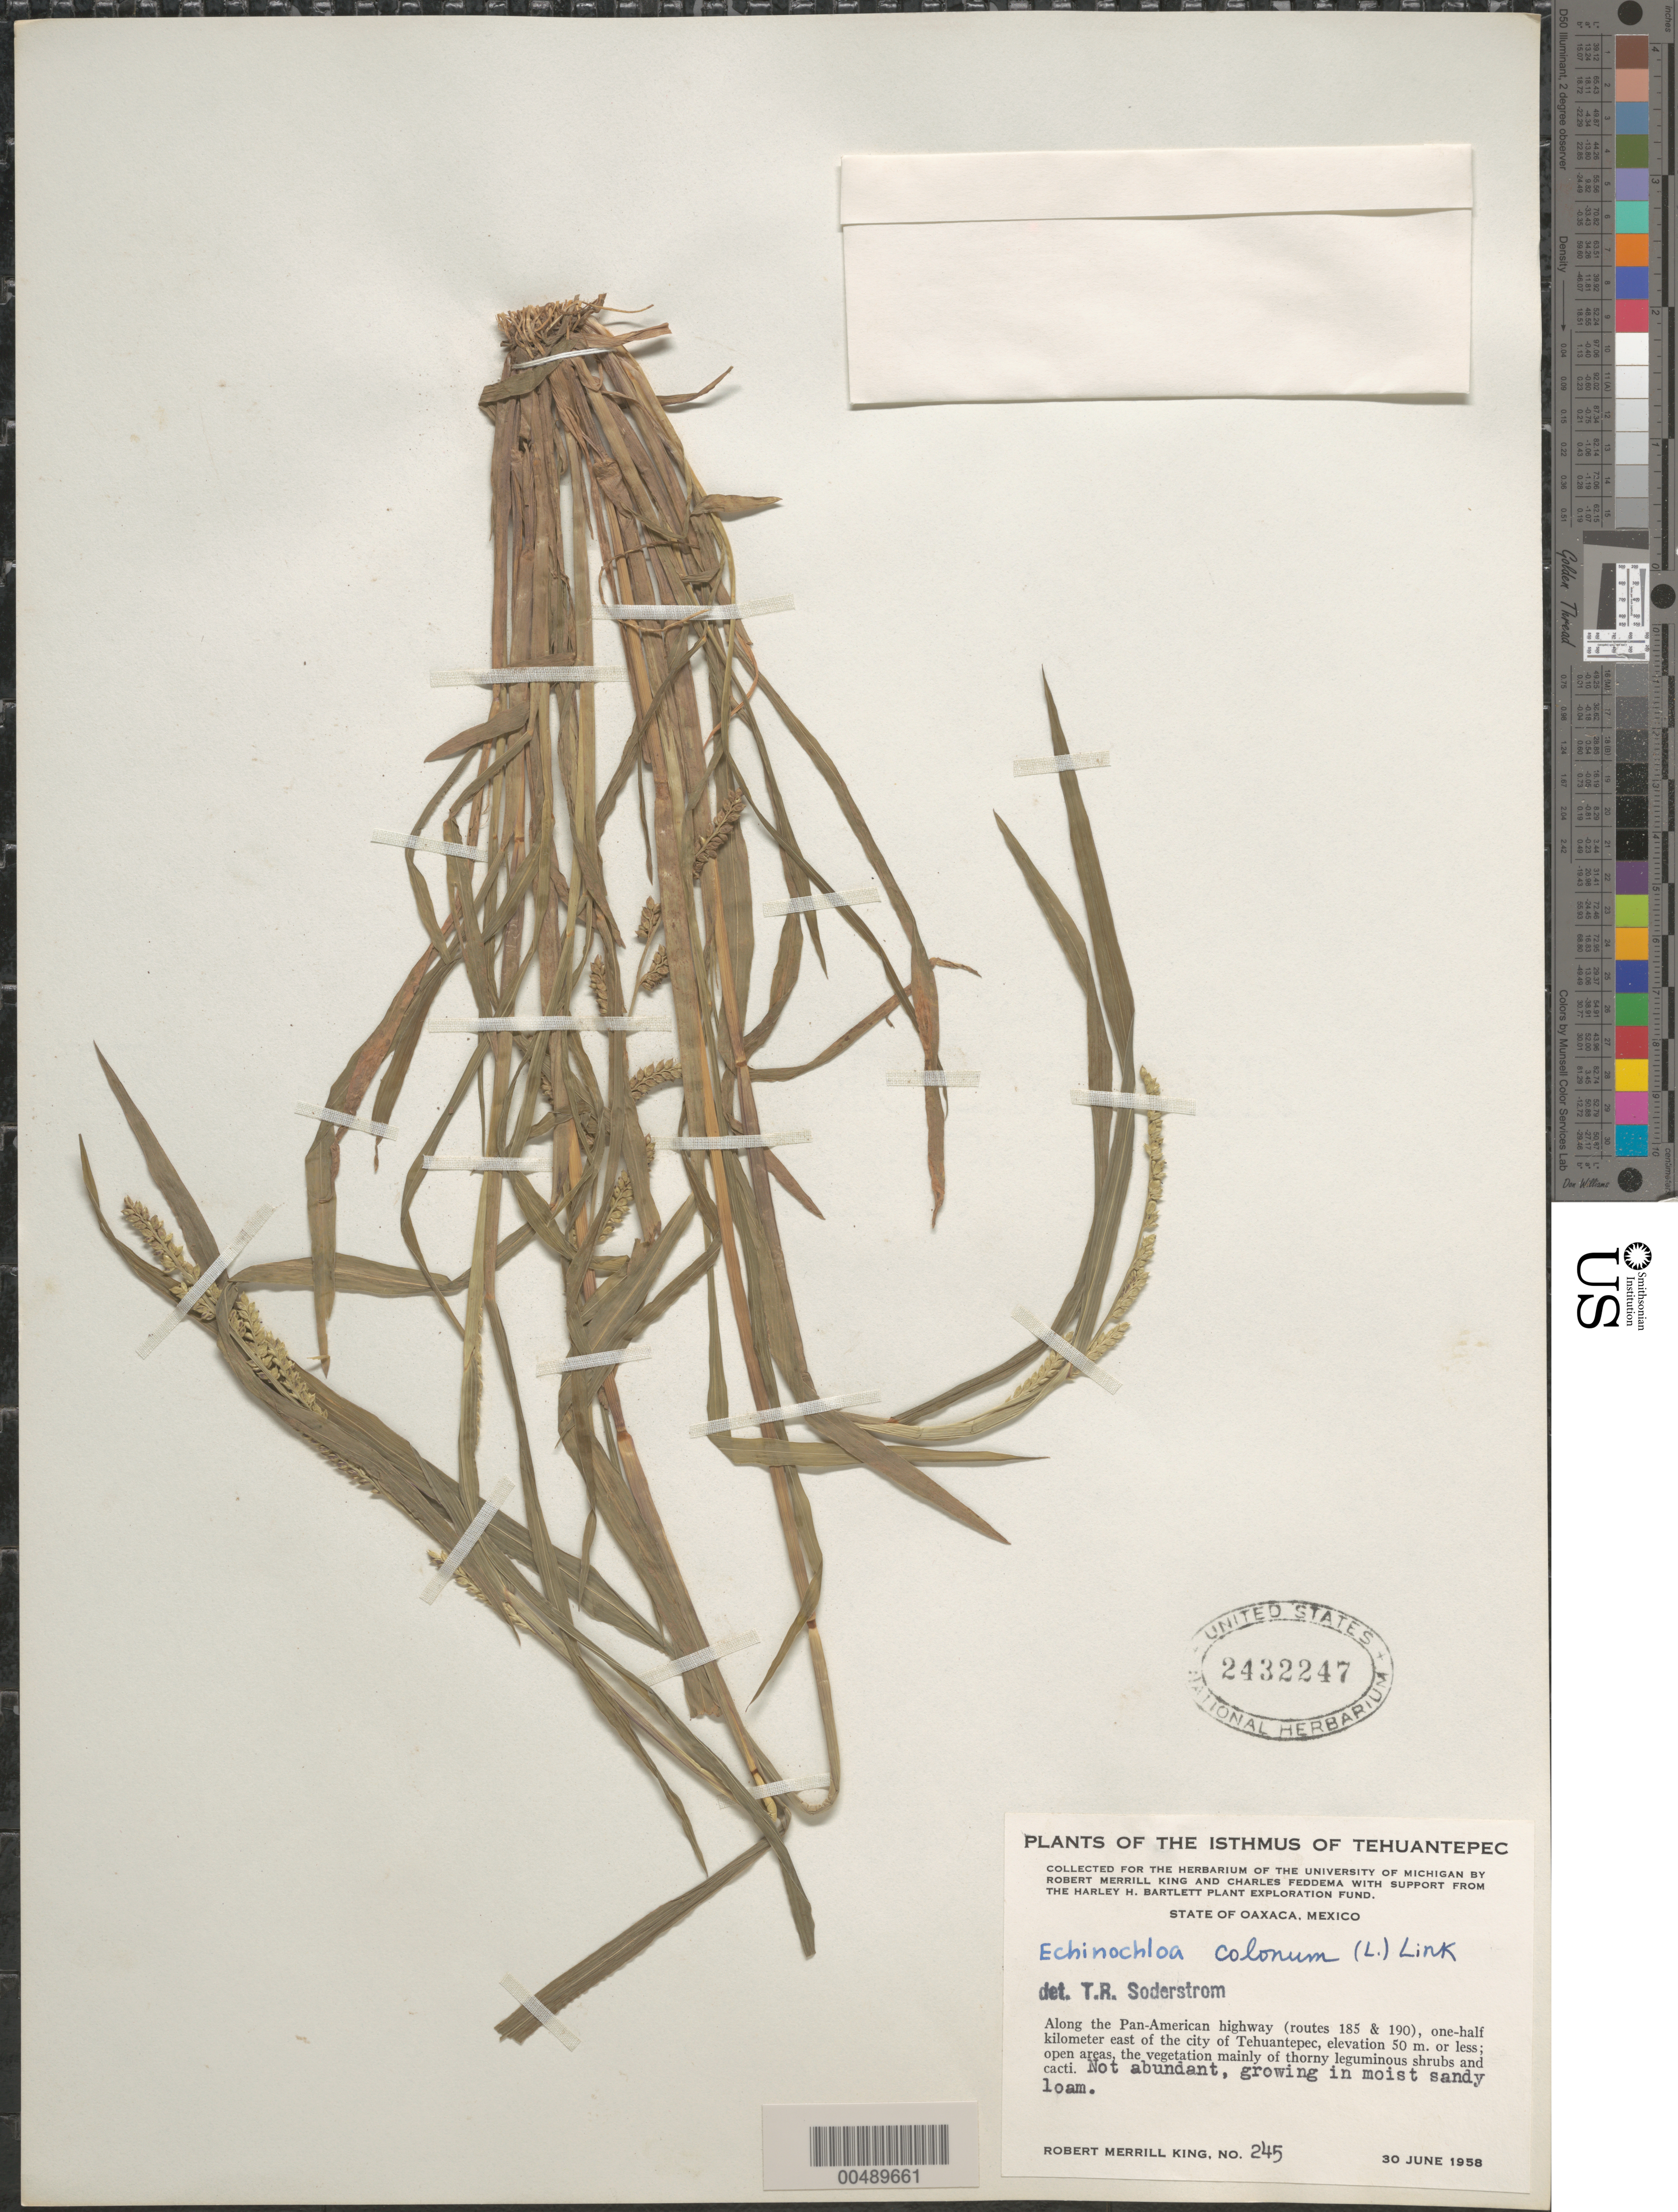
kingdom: Plantae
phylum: Tracheophyta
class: Liliopsida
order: Poales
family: Poaceae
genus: Echinochloa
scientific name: Echinochloa colona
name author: (L.) Link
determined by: Soderstrom, T. R.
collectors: R. M. King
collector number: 245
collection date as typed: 30 Jun 1958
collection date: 1958-06-30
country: Mexico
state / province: Oaxaca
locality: Isthmus of Tehuantepec, along the Pan-American hwy (routes 185 and 190), 0.5 km E of the city of Tehuantepec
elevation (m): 0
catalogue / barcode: US 2432247